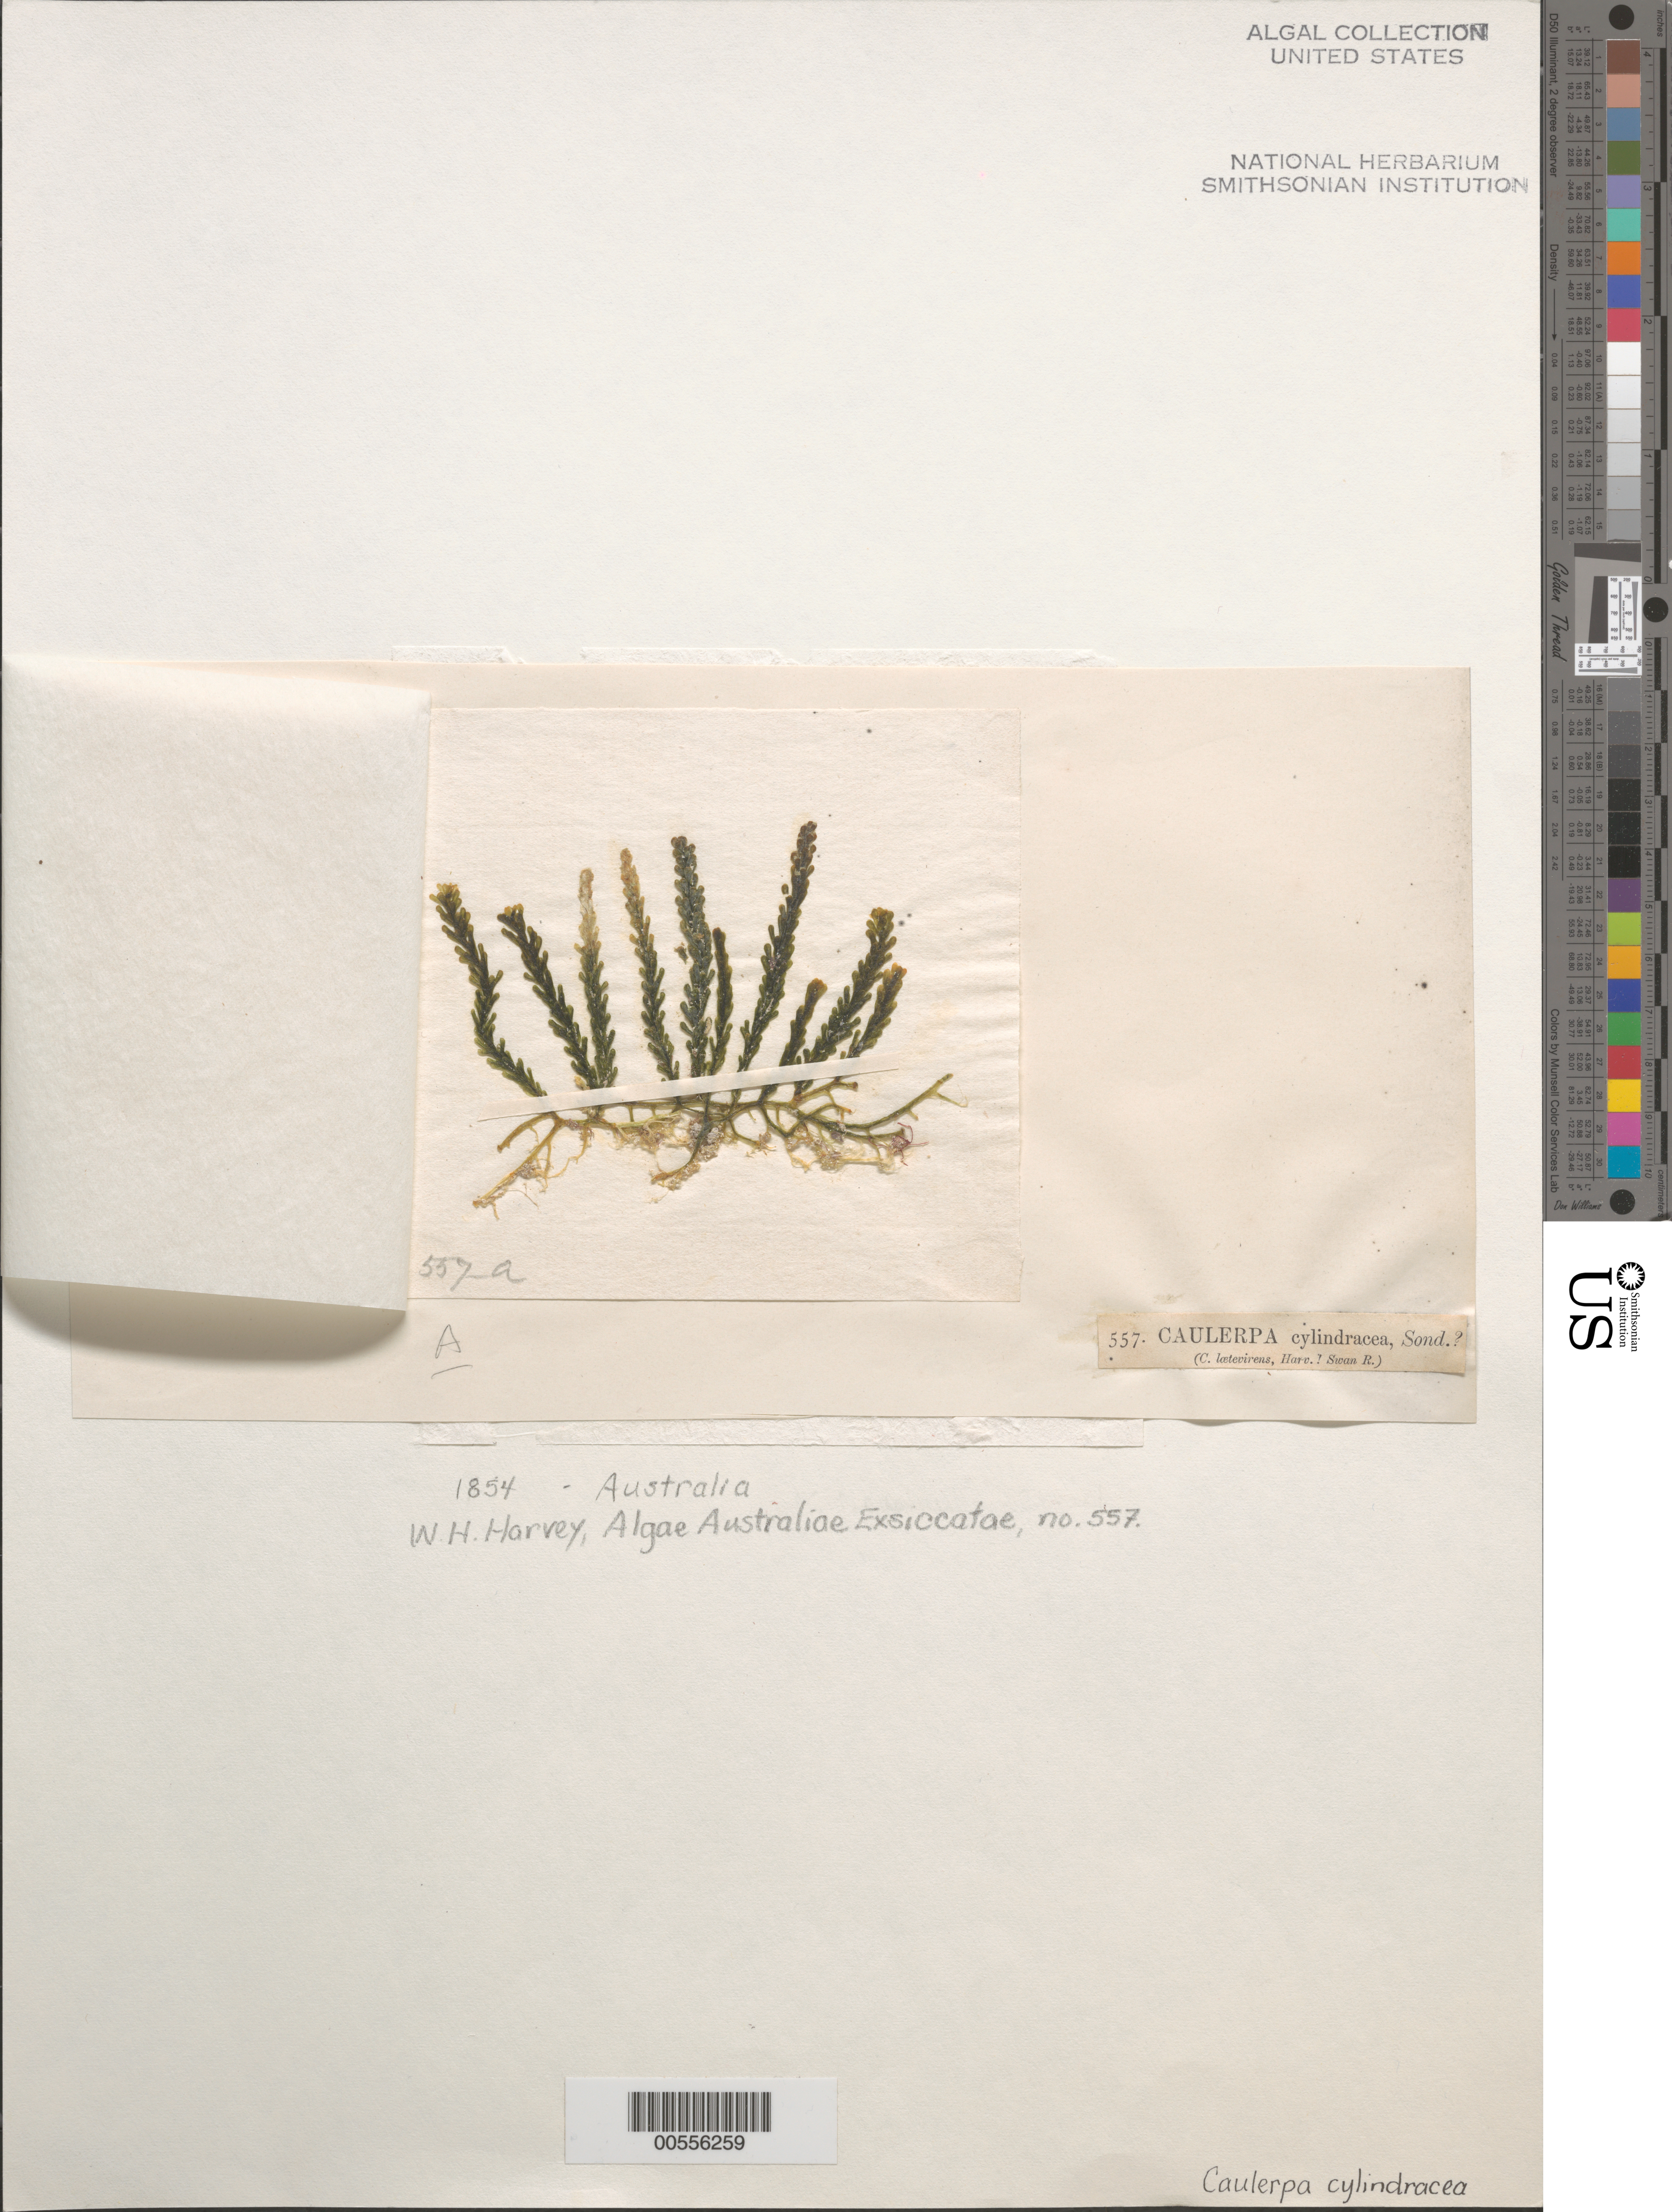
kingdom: Plantae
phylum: Chlorophyta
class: Ulvophyceae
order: Bryopsidales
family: Caulerpaceae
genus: Caulerpa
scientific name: Caulerpa cylindracea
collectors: W. Harvey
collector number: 557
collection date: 1854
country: Australia